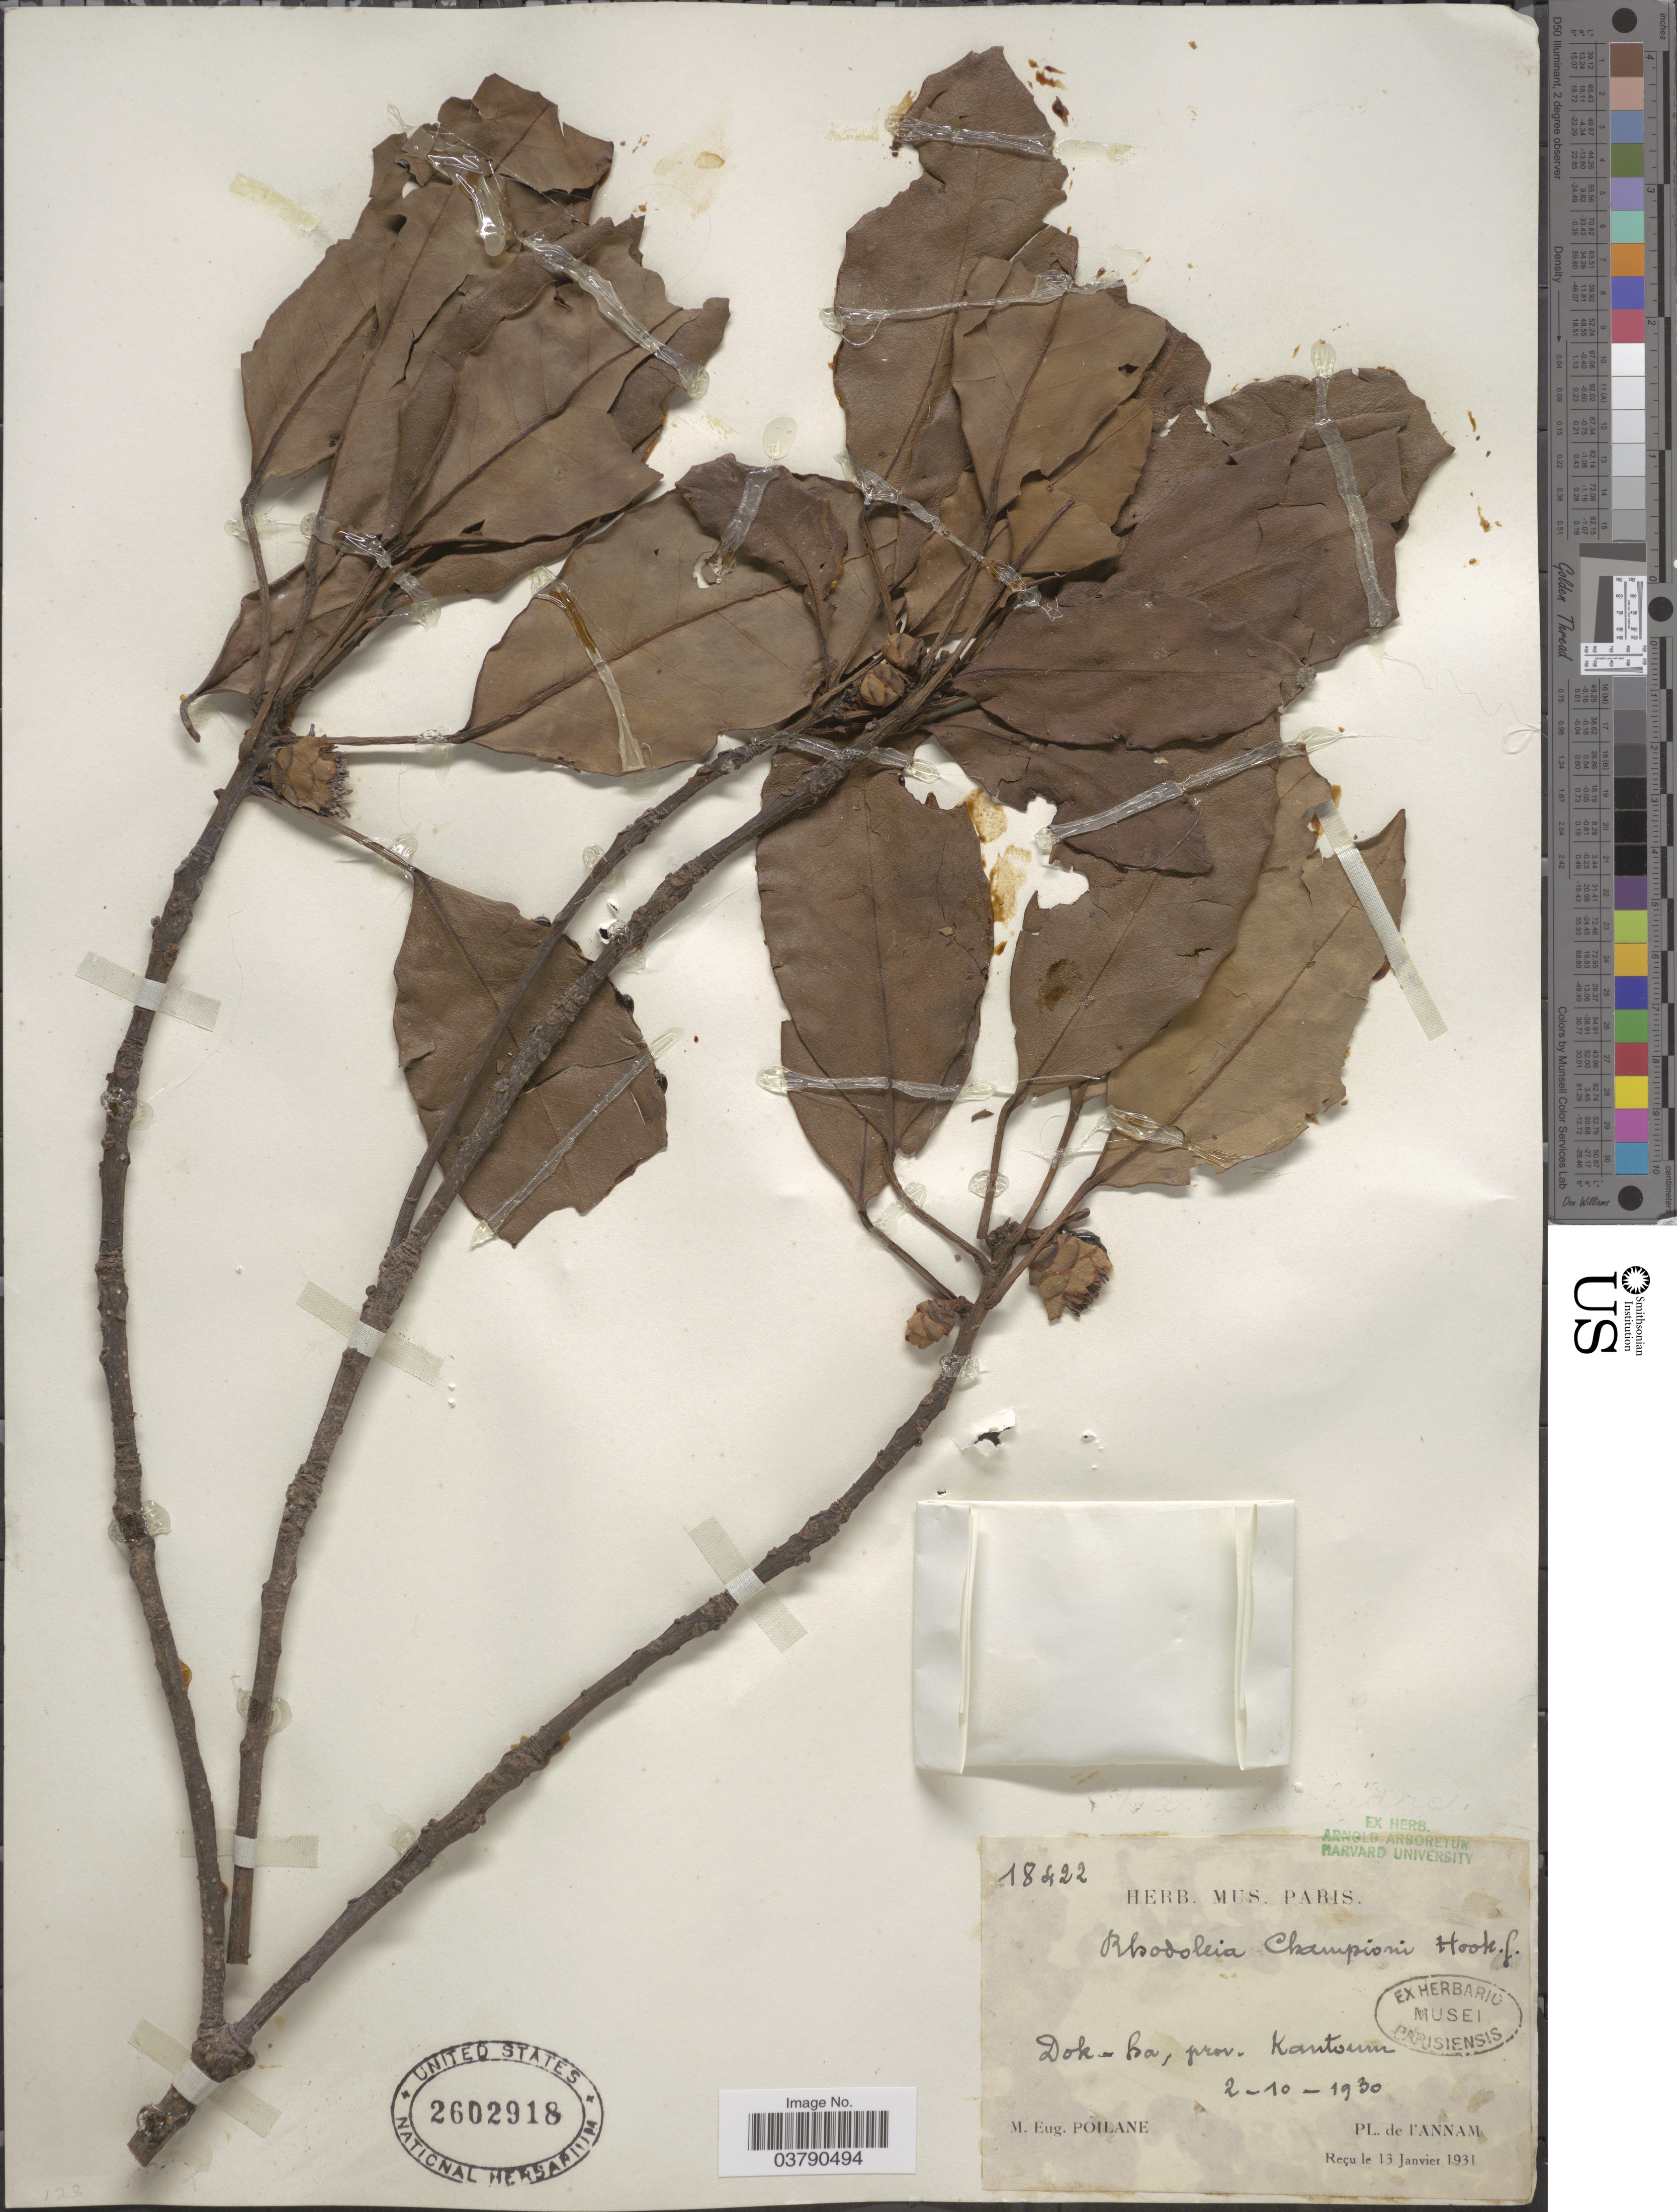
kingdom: Plantae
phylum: Tracheophyta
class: Magnoliopsida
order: Saxifragales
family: Hamamelidaceae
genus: Rhodoleia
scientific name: Rhodoleia championii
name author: Hook. f.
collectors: M. Poilane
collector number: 18422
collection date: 1930-10-02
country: Vietnam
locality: Dok-la*, prov. Kantoum. Annam.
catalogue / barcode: US 2602918